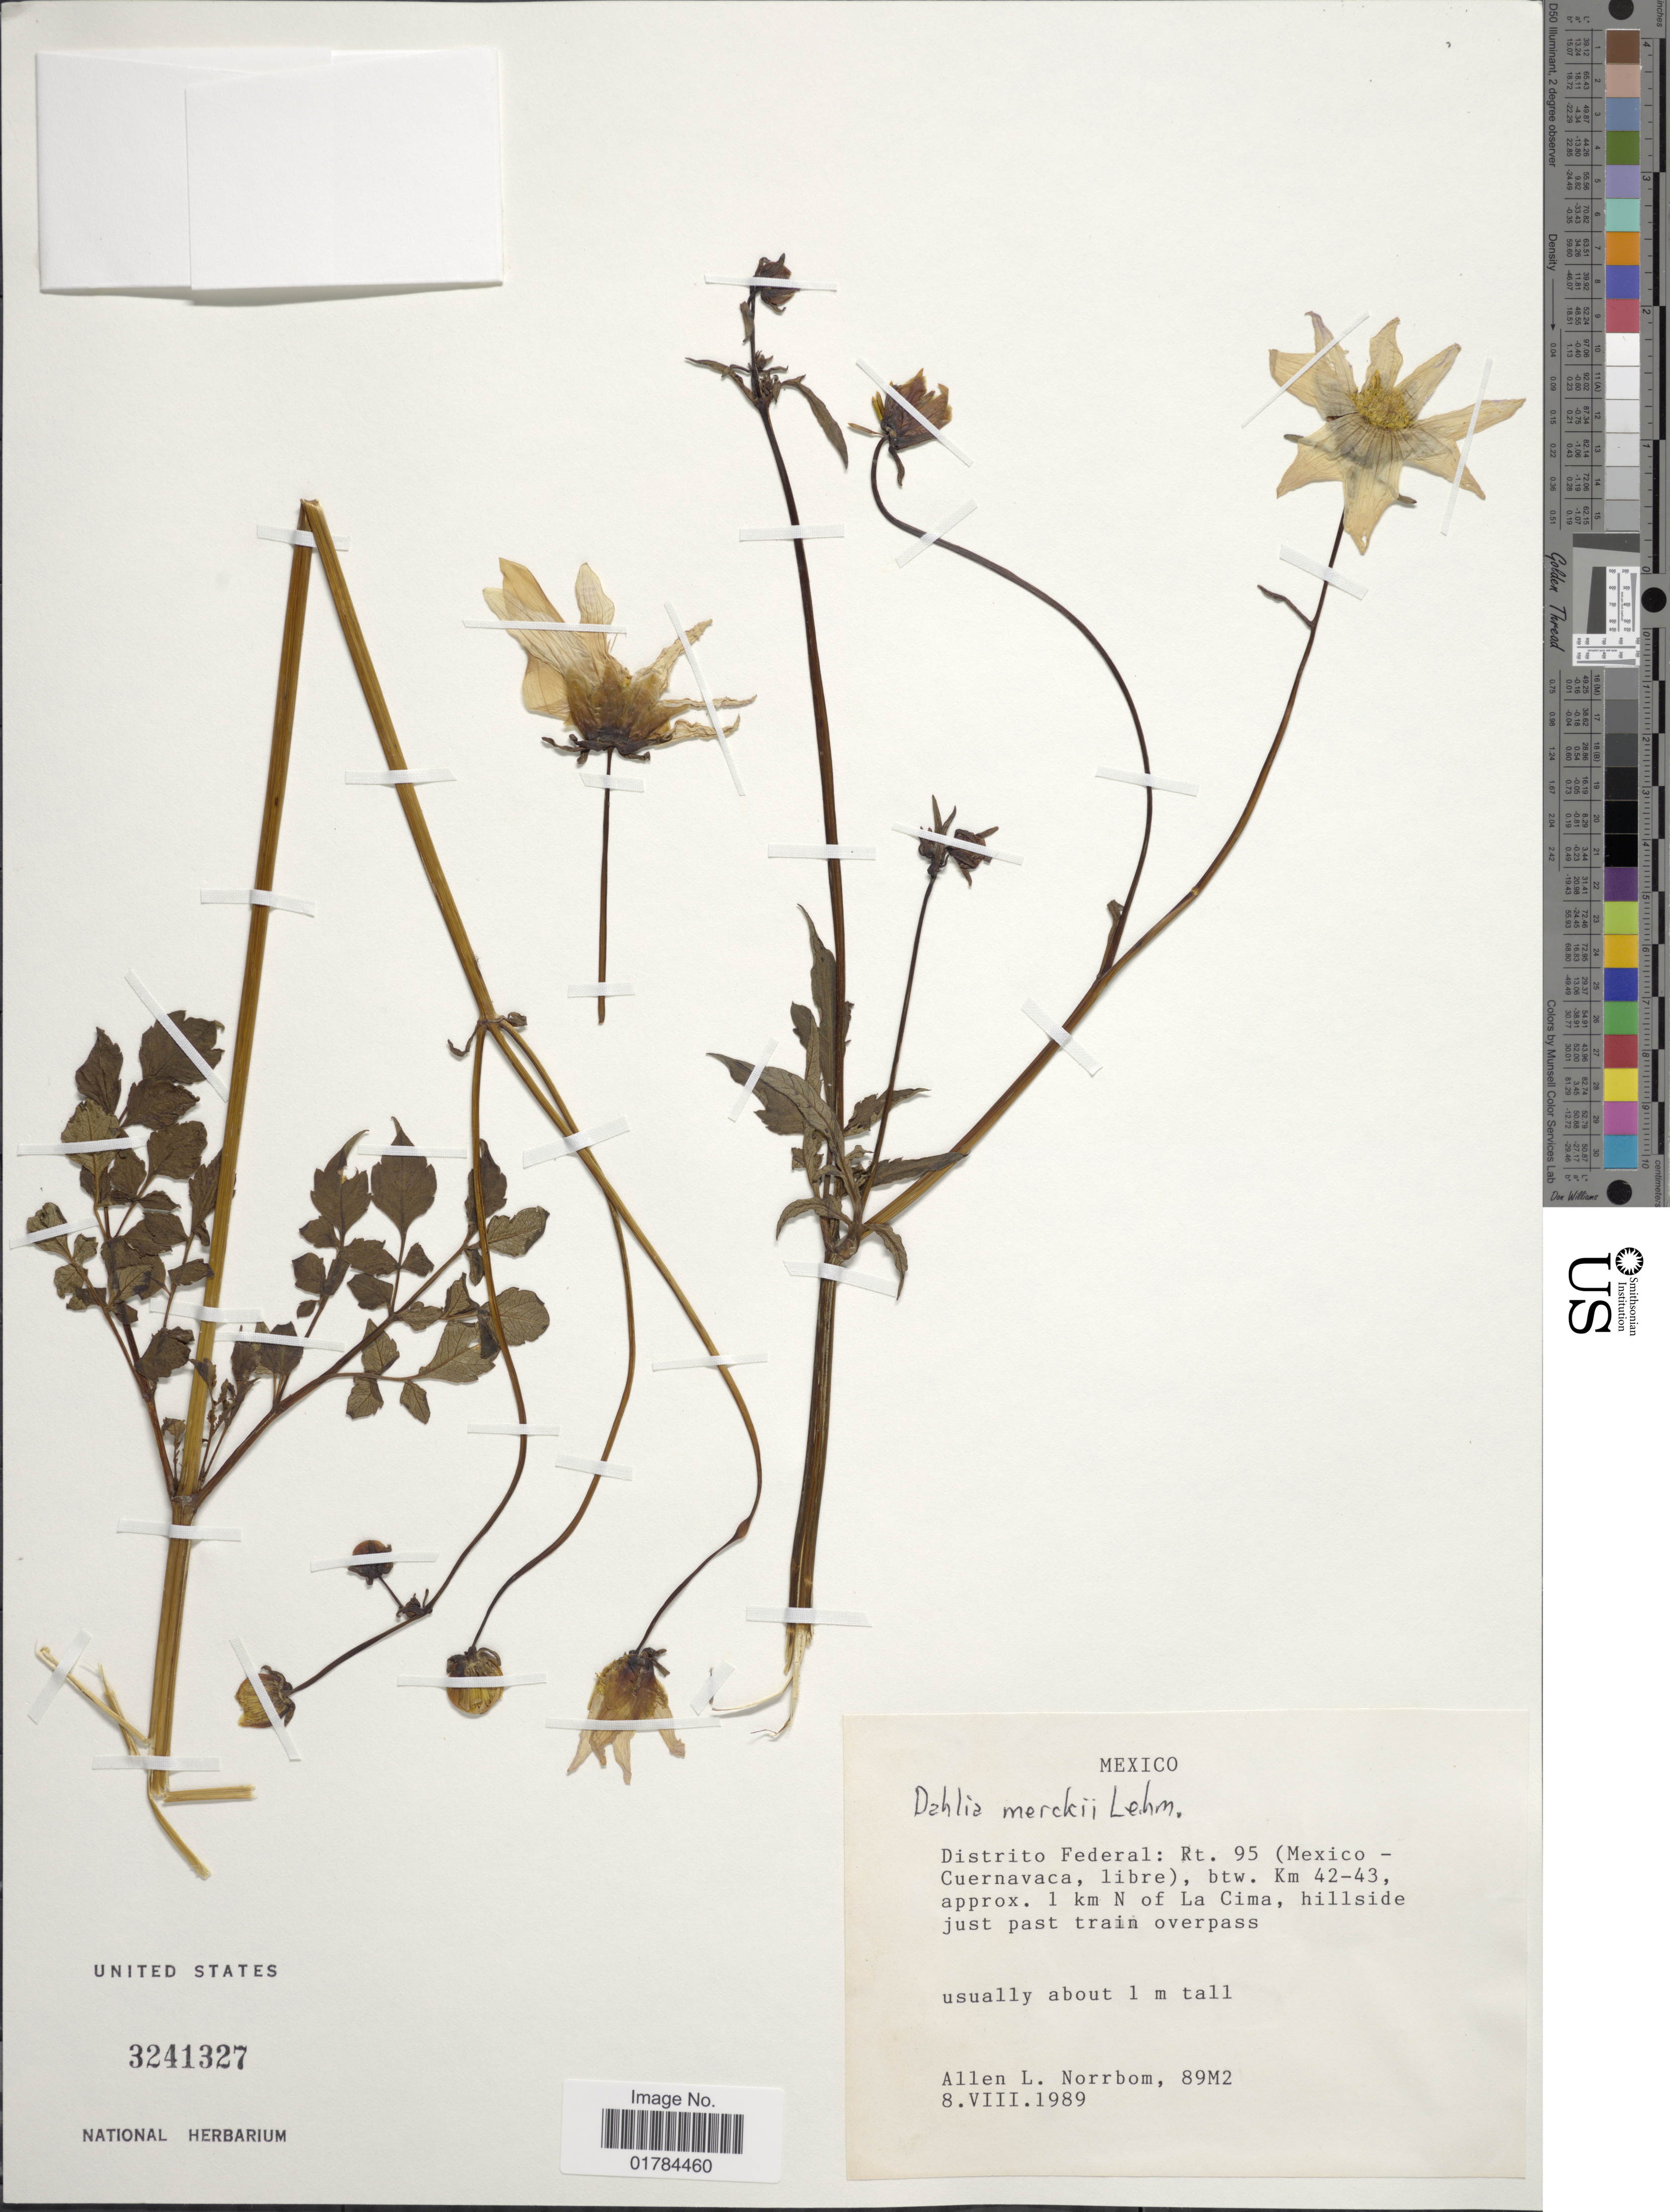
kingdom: Plantae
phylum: Tracheophyta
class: Magnoliopsida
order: Asterales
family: Asteraceae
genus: Dahlia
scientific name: Dahlia merckii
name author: Lehm.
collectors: A. L. Norrbom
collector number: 89M2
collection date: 1989-08-08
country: Mexico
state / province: Distrito Federal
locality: Rt. 190 (Mexico - Cuernavaca, libre), btw. km 42-43, approx. 1 km N of La Cima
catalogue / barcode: US 3241327